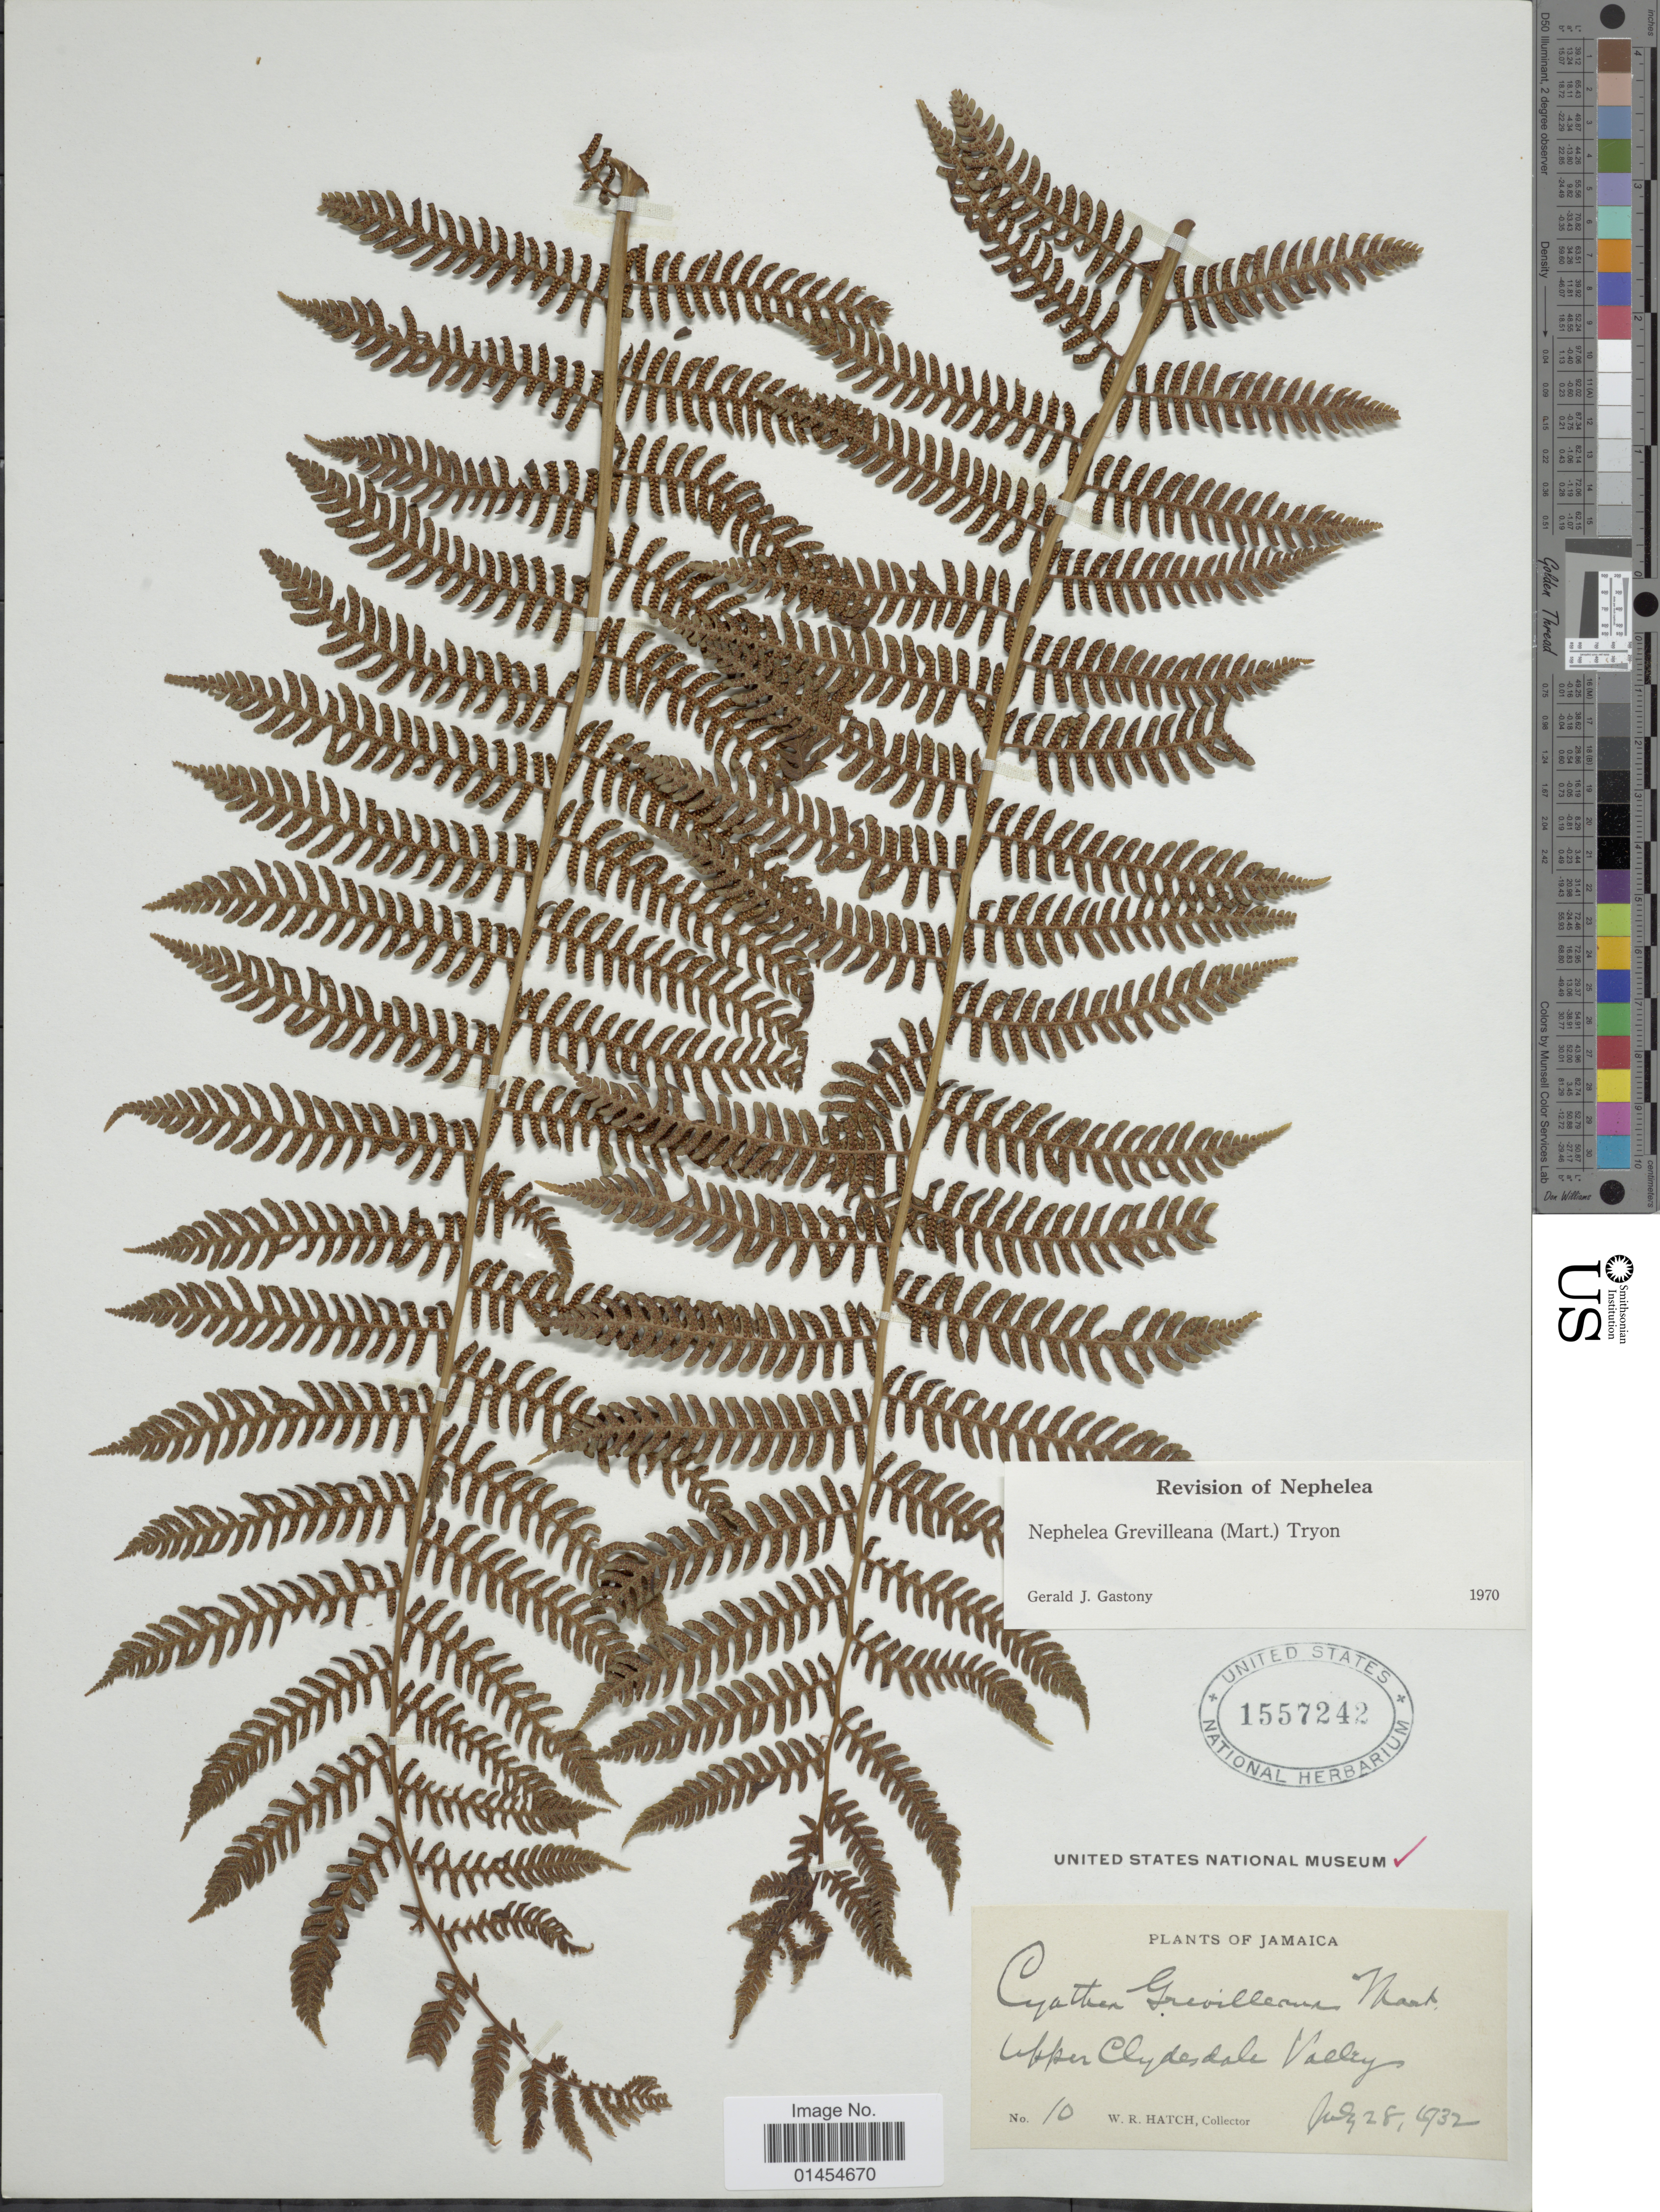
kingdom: Plantae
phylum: Tracheophyta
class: Polypodiopsida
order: Cyatheales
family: Cyatheaceae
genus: Alsophila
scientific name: Alsophila grevilleana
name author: (Mart.) D.S. Conant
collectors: W. Hatch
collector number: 10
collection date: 1932-07-28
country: Jamaica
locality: Upper Clydesdale Valley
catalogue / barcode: US 1557242